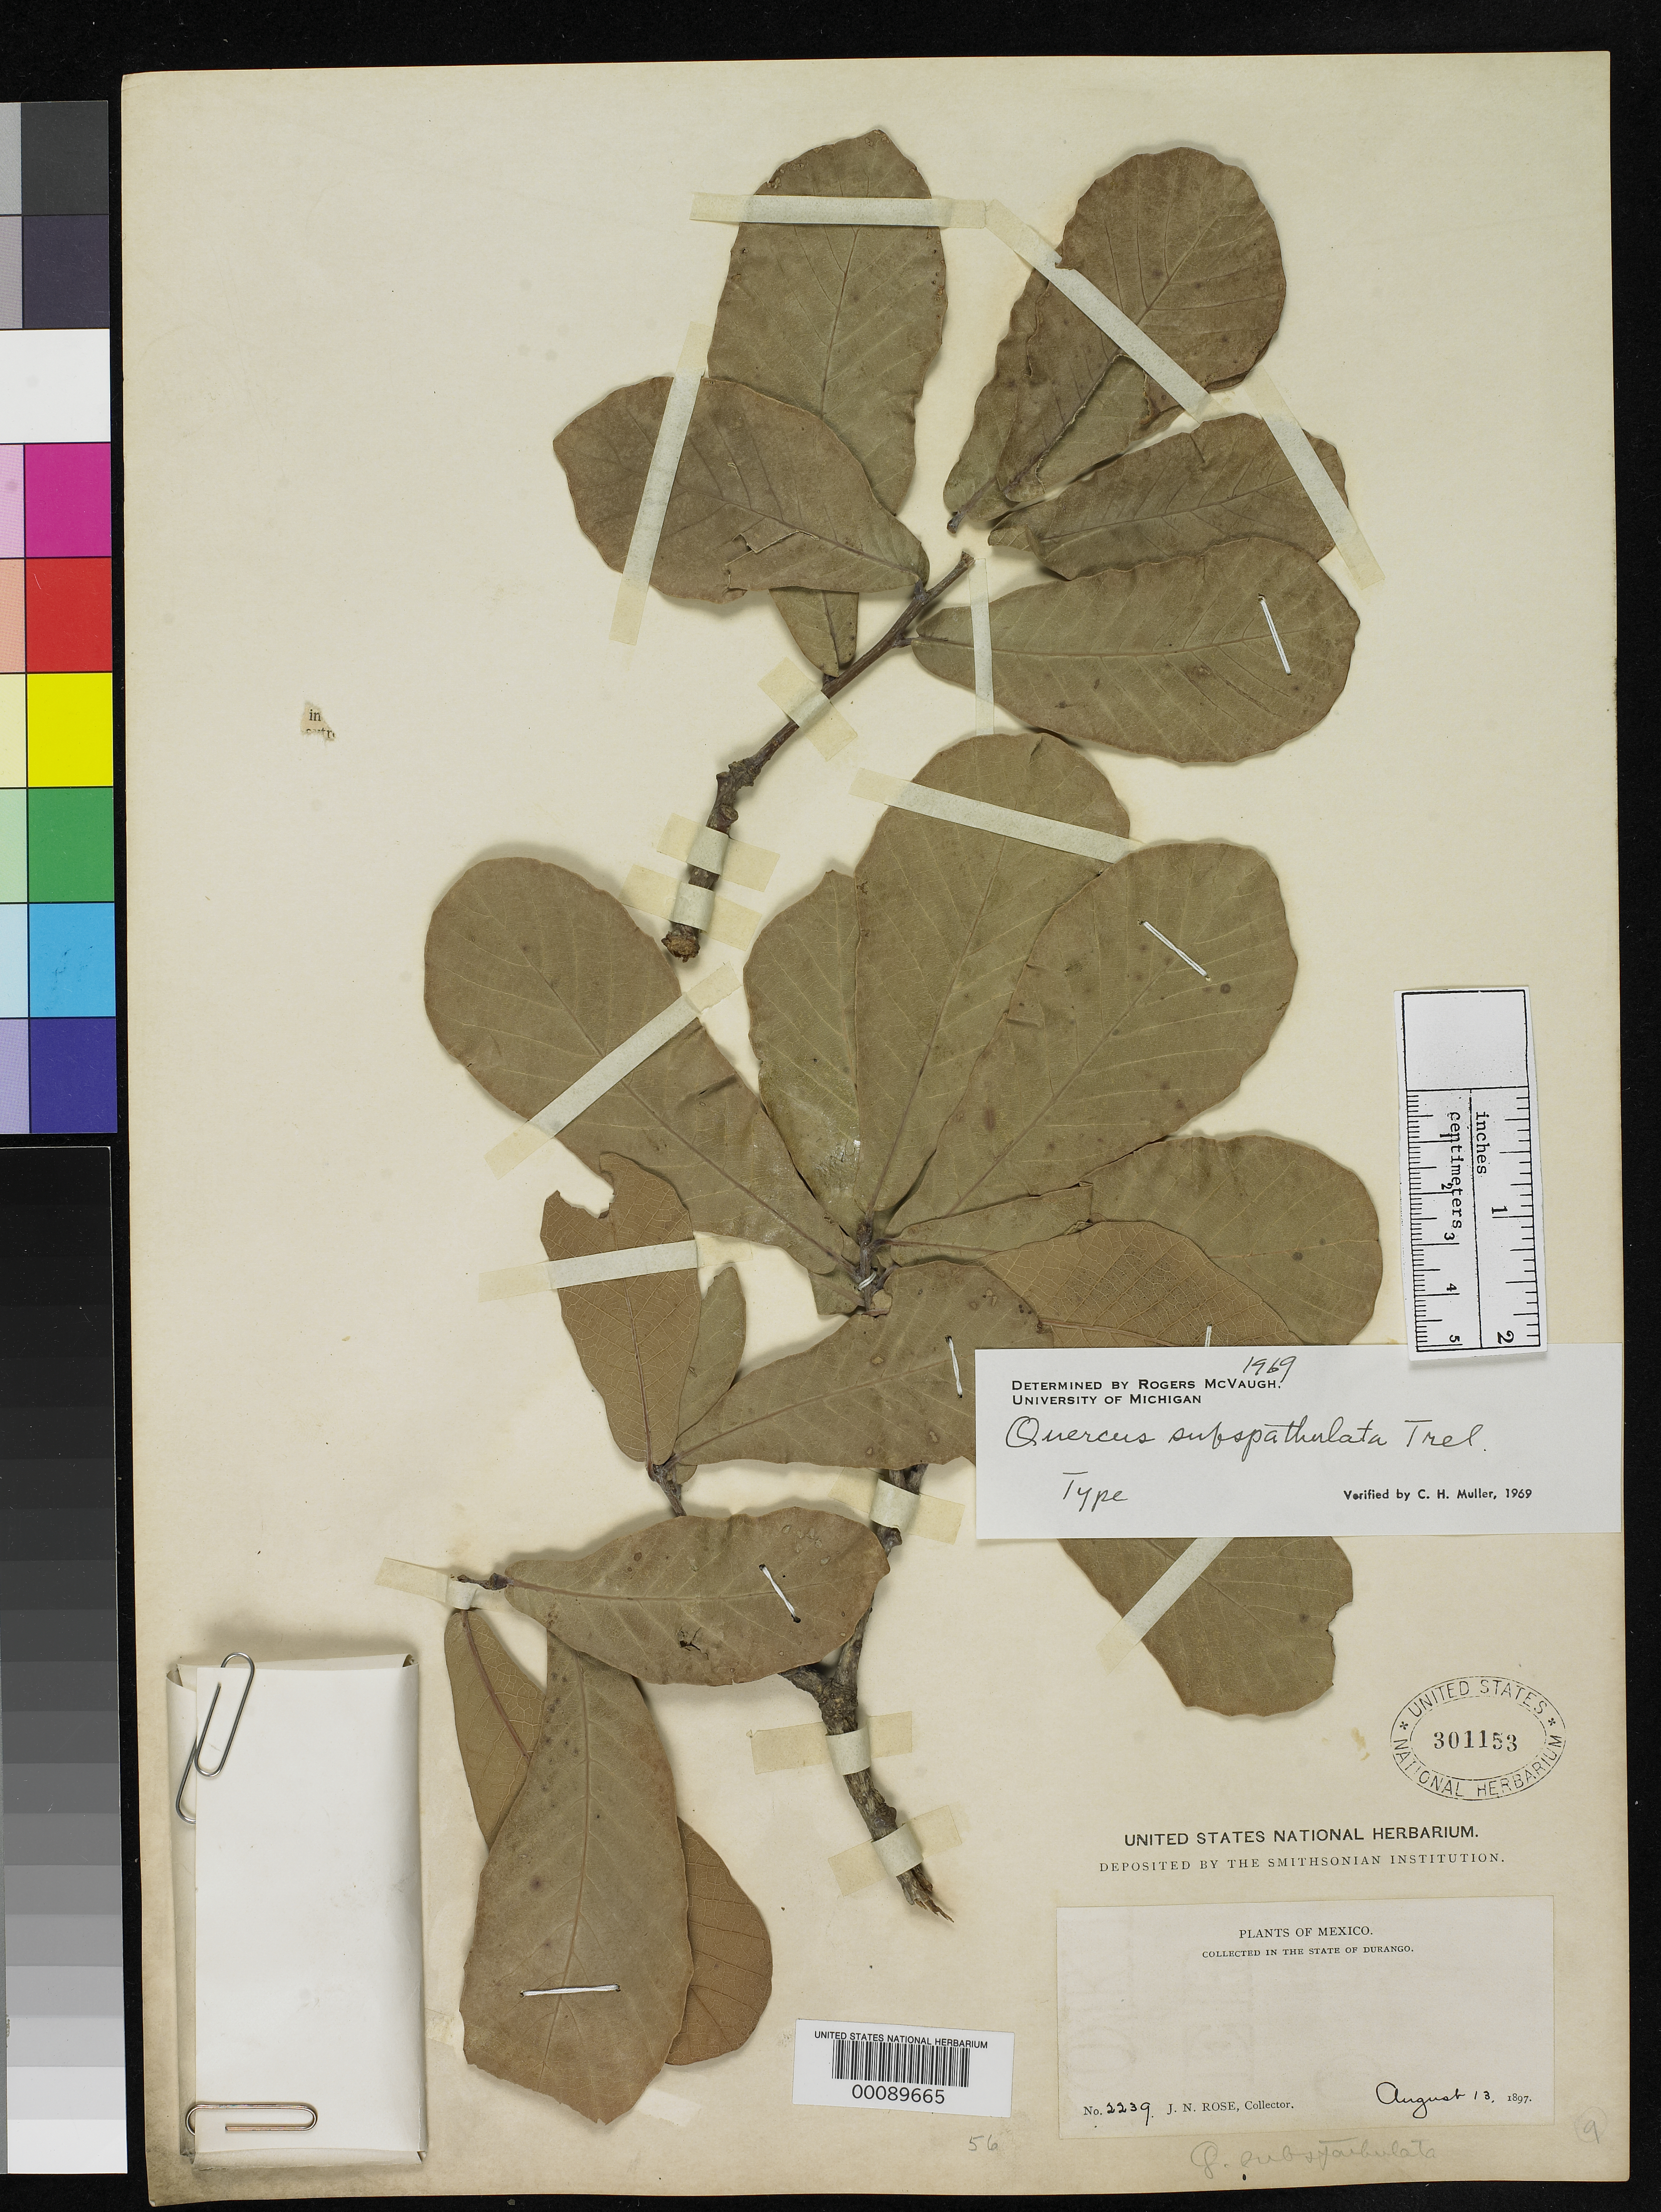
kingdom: Plantae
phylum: Tracheophyta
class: Magnoliopsida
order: Fagales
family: Fagaceae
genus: Quercus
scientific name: Quercus subspathulata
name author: Trel.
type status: Holotype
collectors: J. N. Rose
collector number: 2239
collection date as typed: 13 Aug 1897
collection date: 1897-08-13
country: Mexico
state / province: Durango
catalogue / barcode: US 301153